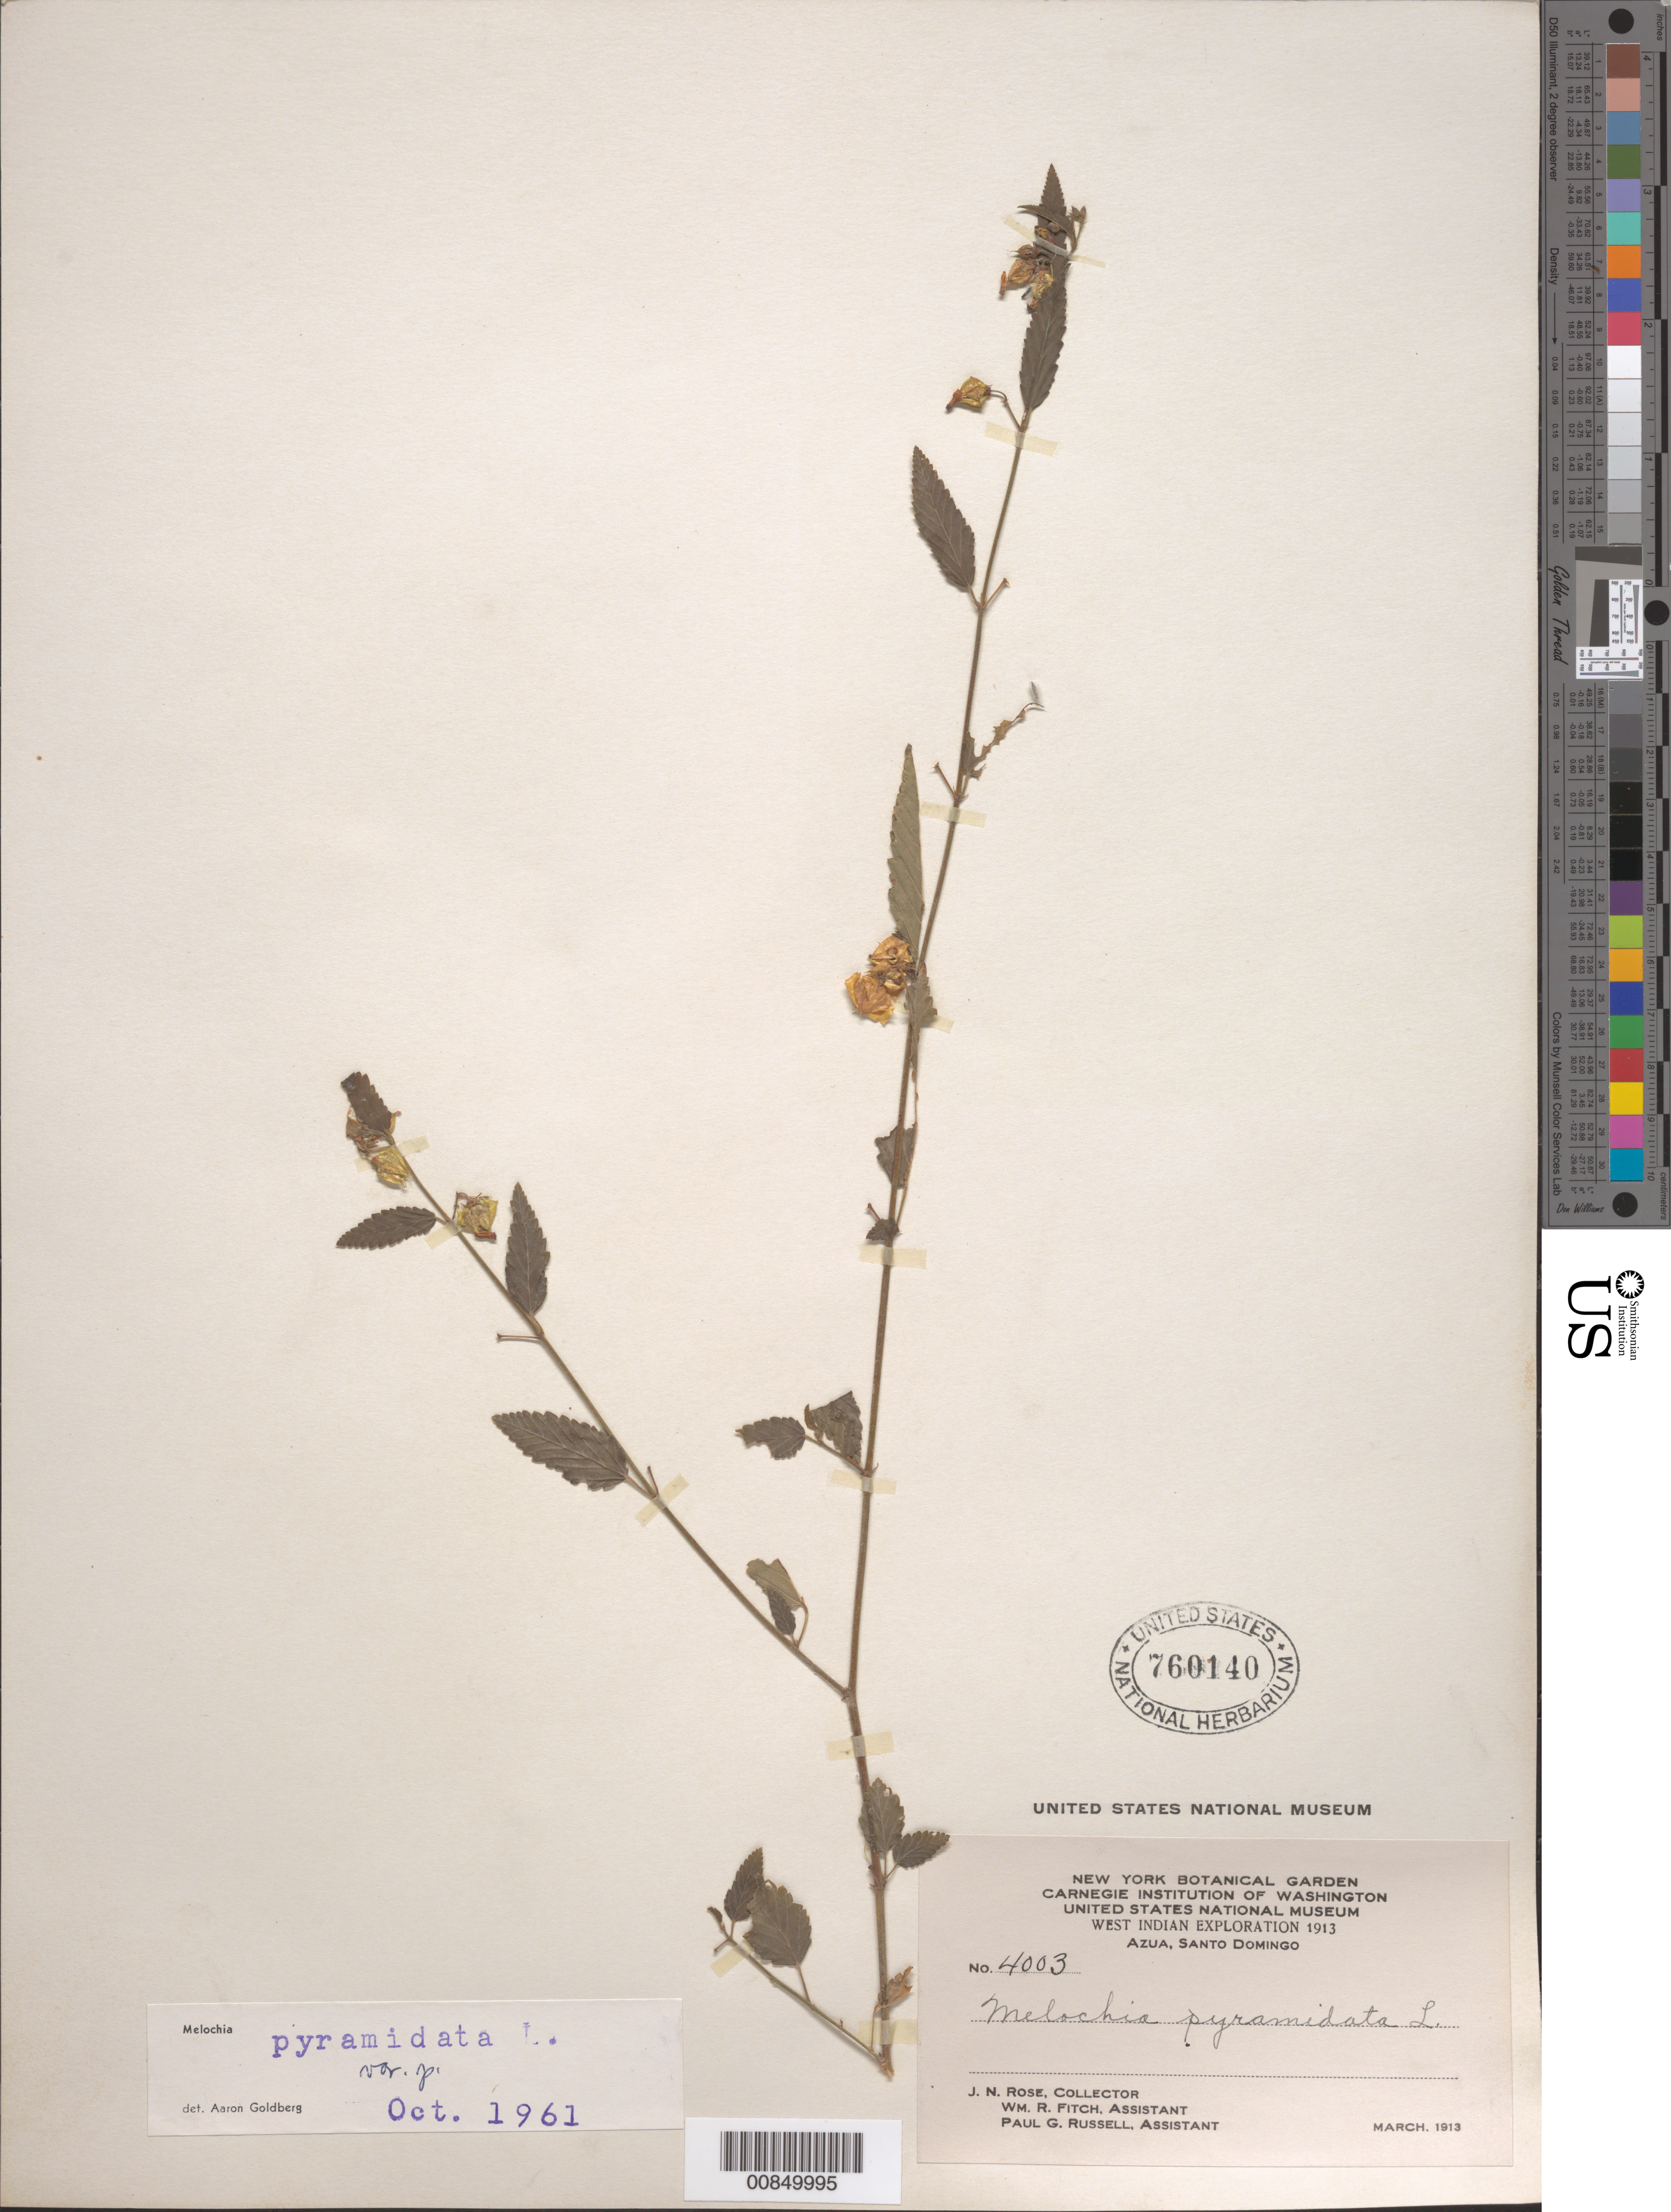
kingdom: Plantae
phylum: Tracheophyta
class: Magnoliopsida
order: Malvales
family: Malvaceae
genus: Melochia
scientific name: Melochia pyramidata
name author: L.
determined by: Goldberg, Aaron, (US), NMNH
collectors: J. N. Rose, W. R. Fitch & P. G. Russell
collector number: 4003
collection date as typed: Mar 1913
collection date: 1913-03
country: Dominican Republic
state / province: Azua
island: Hispaniola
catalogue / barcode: US 760140